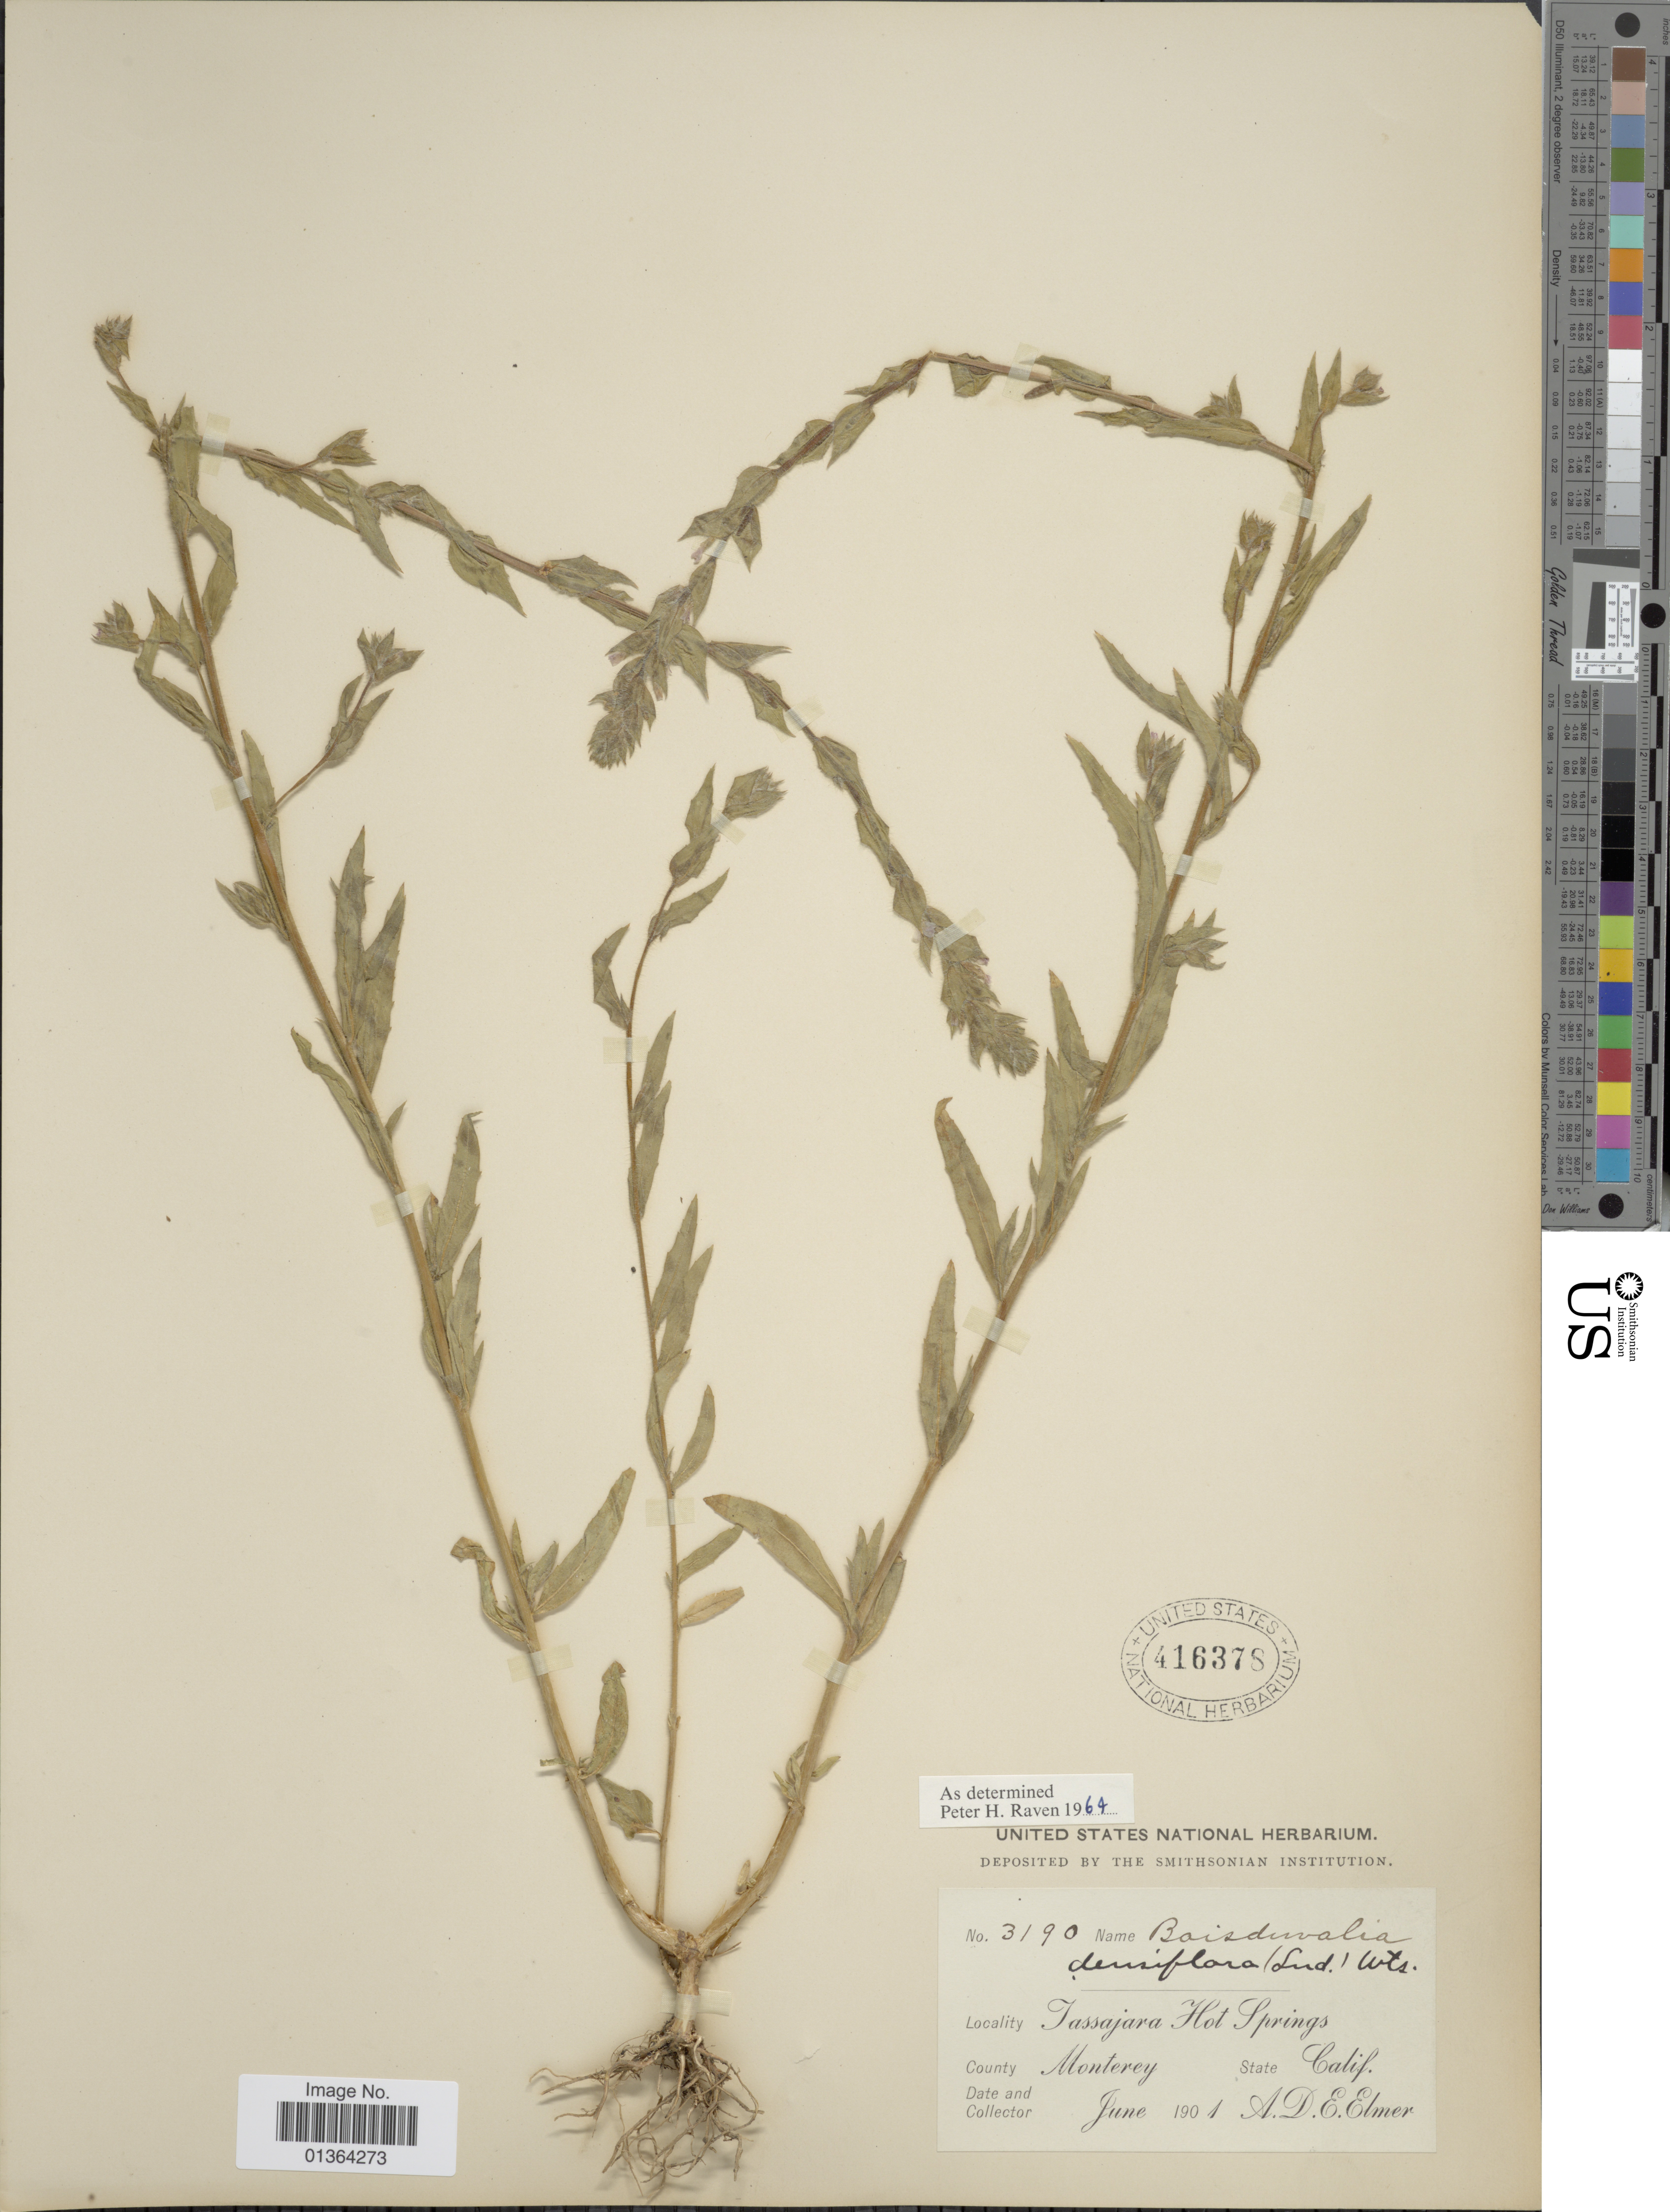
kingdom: Plantae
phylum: Tracheophyta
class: Magnoliopsida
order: Myrtales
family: Onagraceae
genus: Epilobium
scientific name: Epilobium densiflorum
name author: (Lindl.) Hoch & P.H. Raven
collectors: A. D. E. Elmer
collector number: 3190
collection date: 1901-06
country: United States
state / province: California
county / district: Monterey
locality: Tassajara Hot Springs. County Monterey.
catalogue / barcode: US 416378